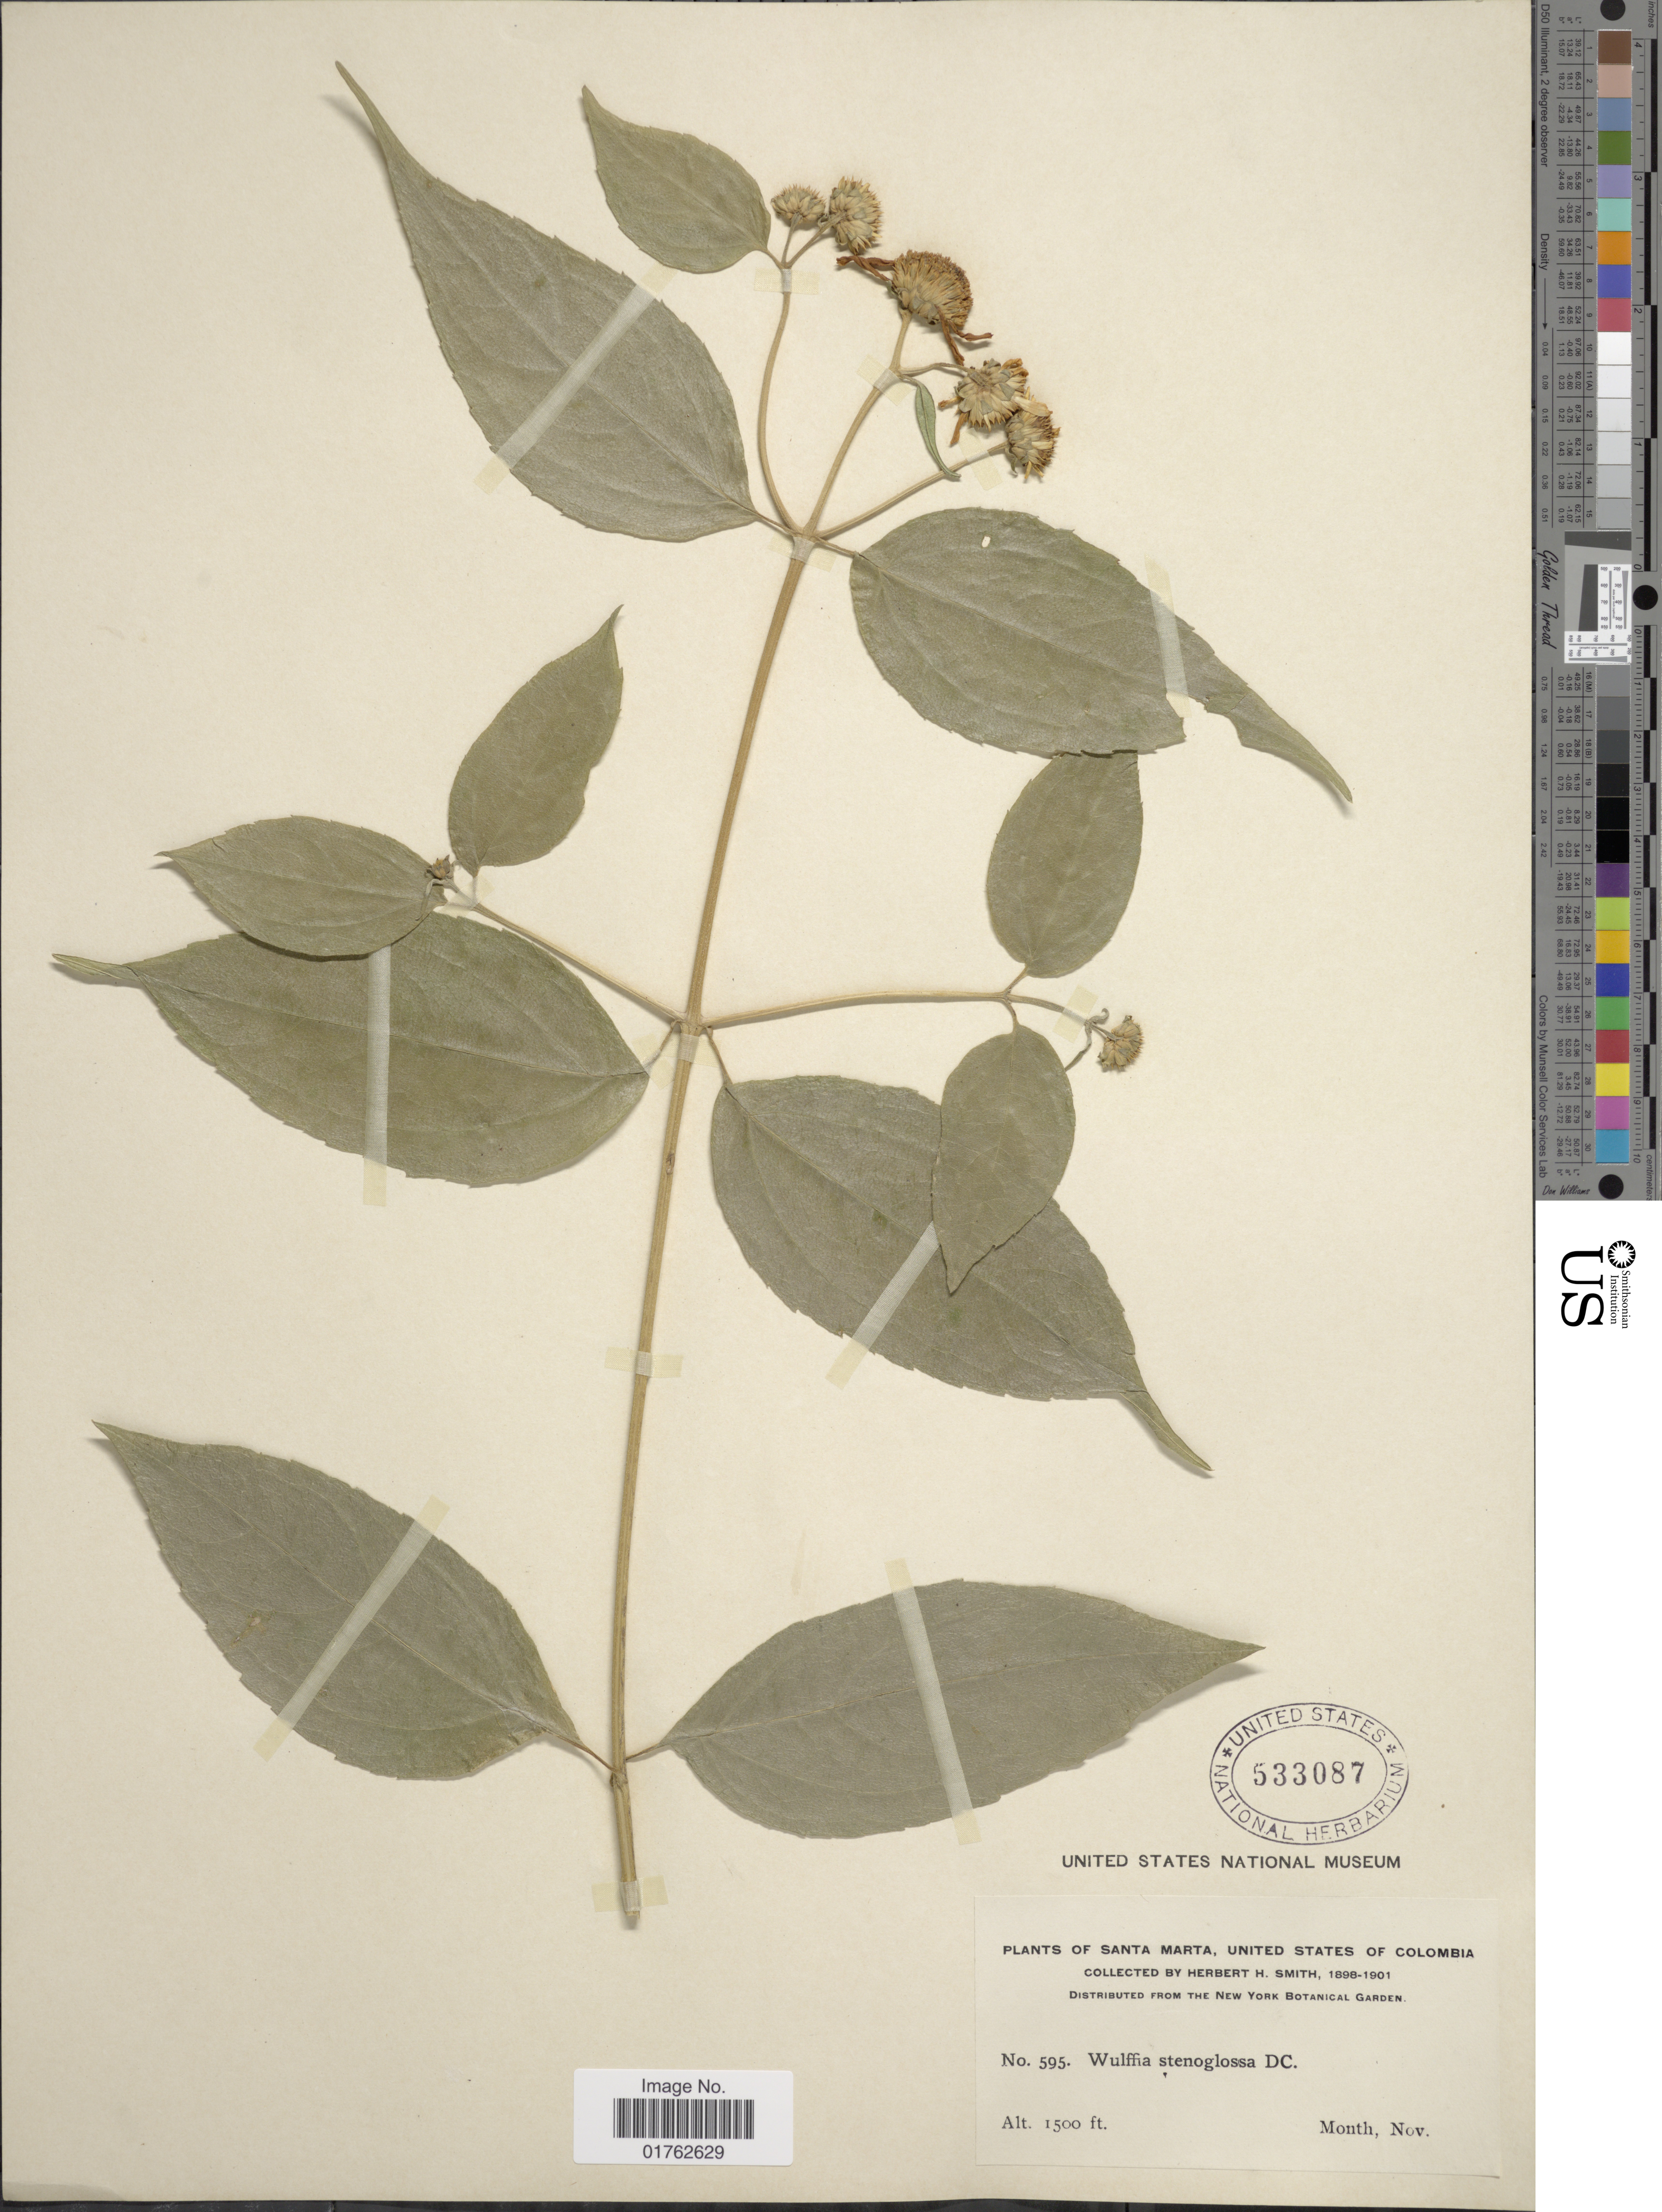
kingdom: Plantae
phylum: Tracheophyta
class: Magnoliopsida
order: Asterales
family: Asteraceae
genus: Wulffia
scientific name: Wulffia baccata var. baccata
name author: (L.) Kuntze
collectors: Herbert H. Smith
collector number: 595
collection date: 1898-11/1901-11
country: Colombia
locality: Santa Marta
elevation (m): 457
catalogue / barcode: US 533087